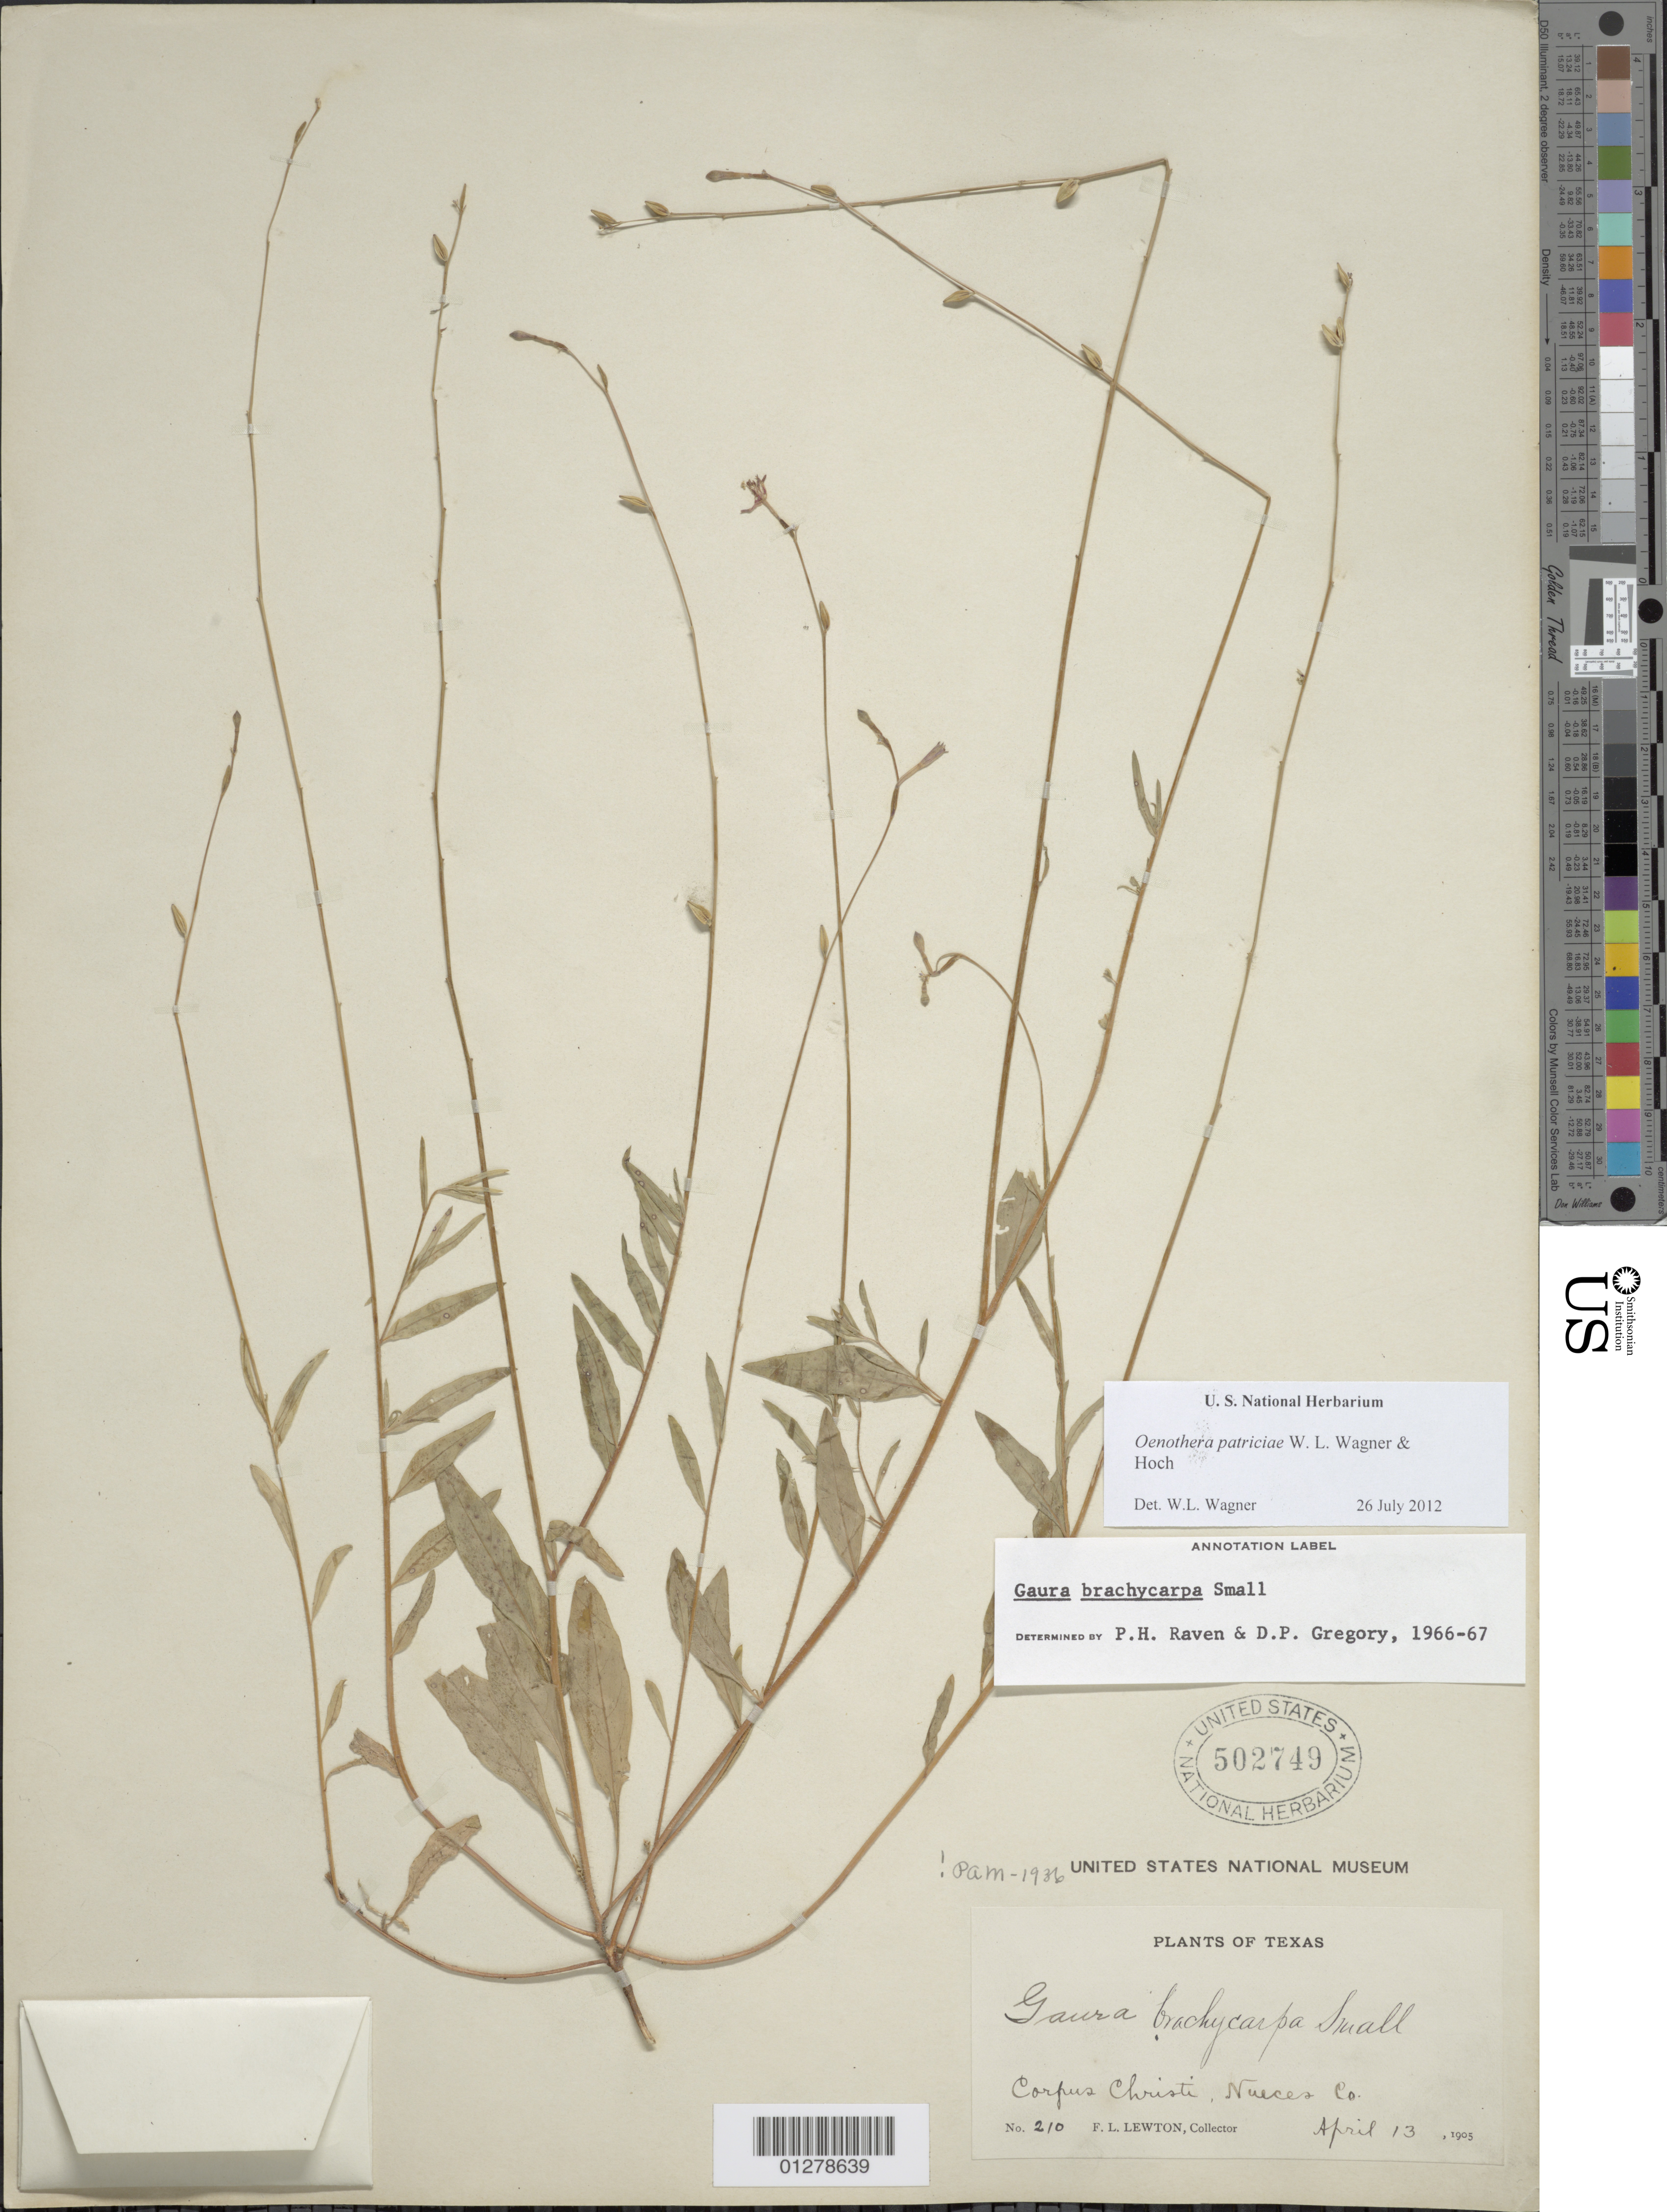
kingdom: Plantae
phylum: Tracheophyta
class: Magnoliopsida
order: Myrtales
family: Onagraceae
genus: Oenothera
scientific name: Oenothera patriciae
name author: W.L. Wagner & Hoch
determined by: Wagner, W. L., (BOT), Smithsonian Institution - National Museum of Natural History (UNITED STATES)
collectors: F. L. Lewton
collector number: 210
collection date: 1905-04-13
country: United States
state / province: Texas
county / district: Nueces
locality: Corpus Christi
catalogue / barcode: US 502749